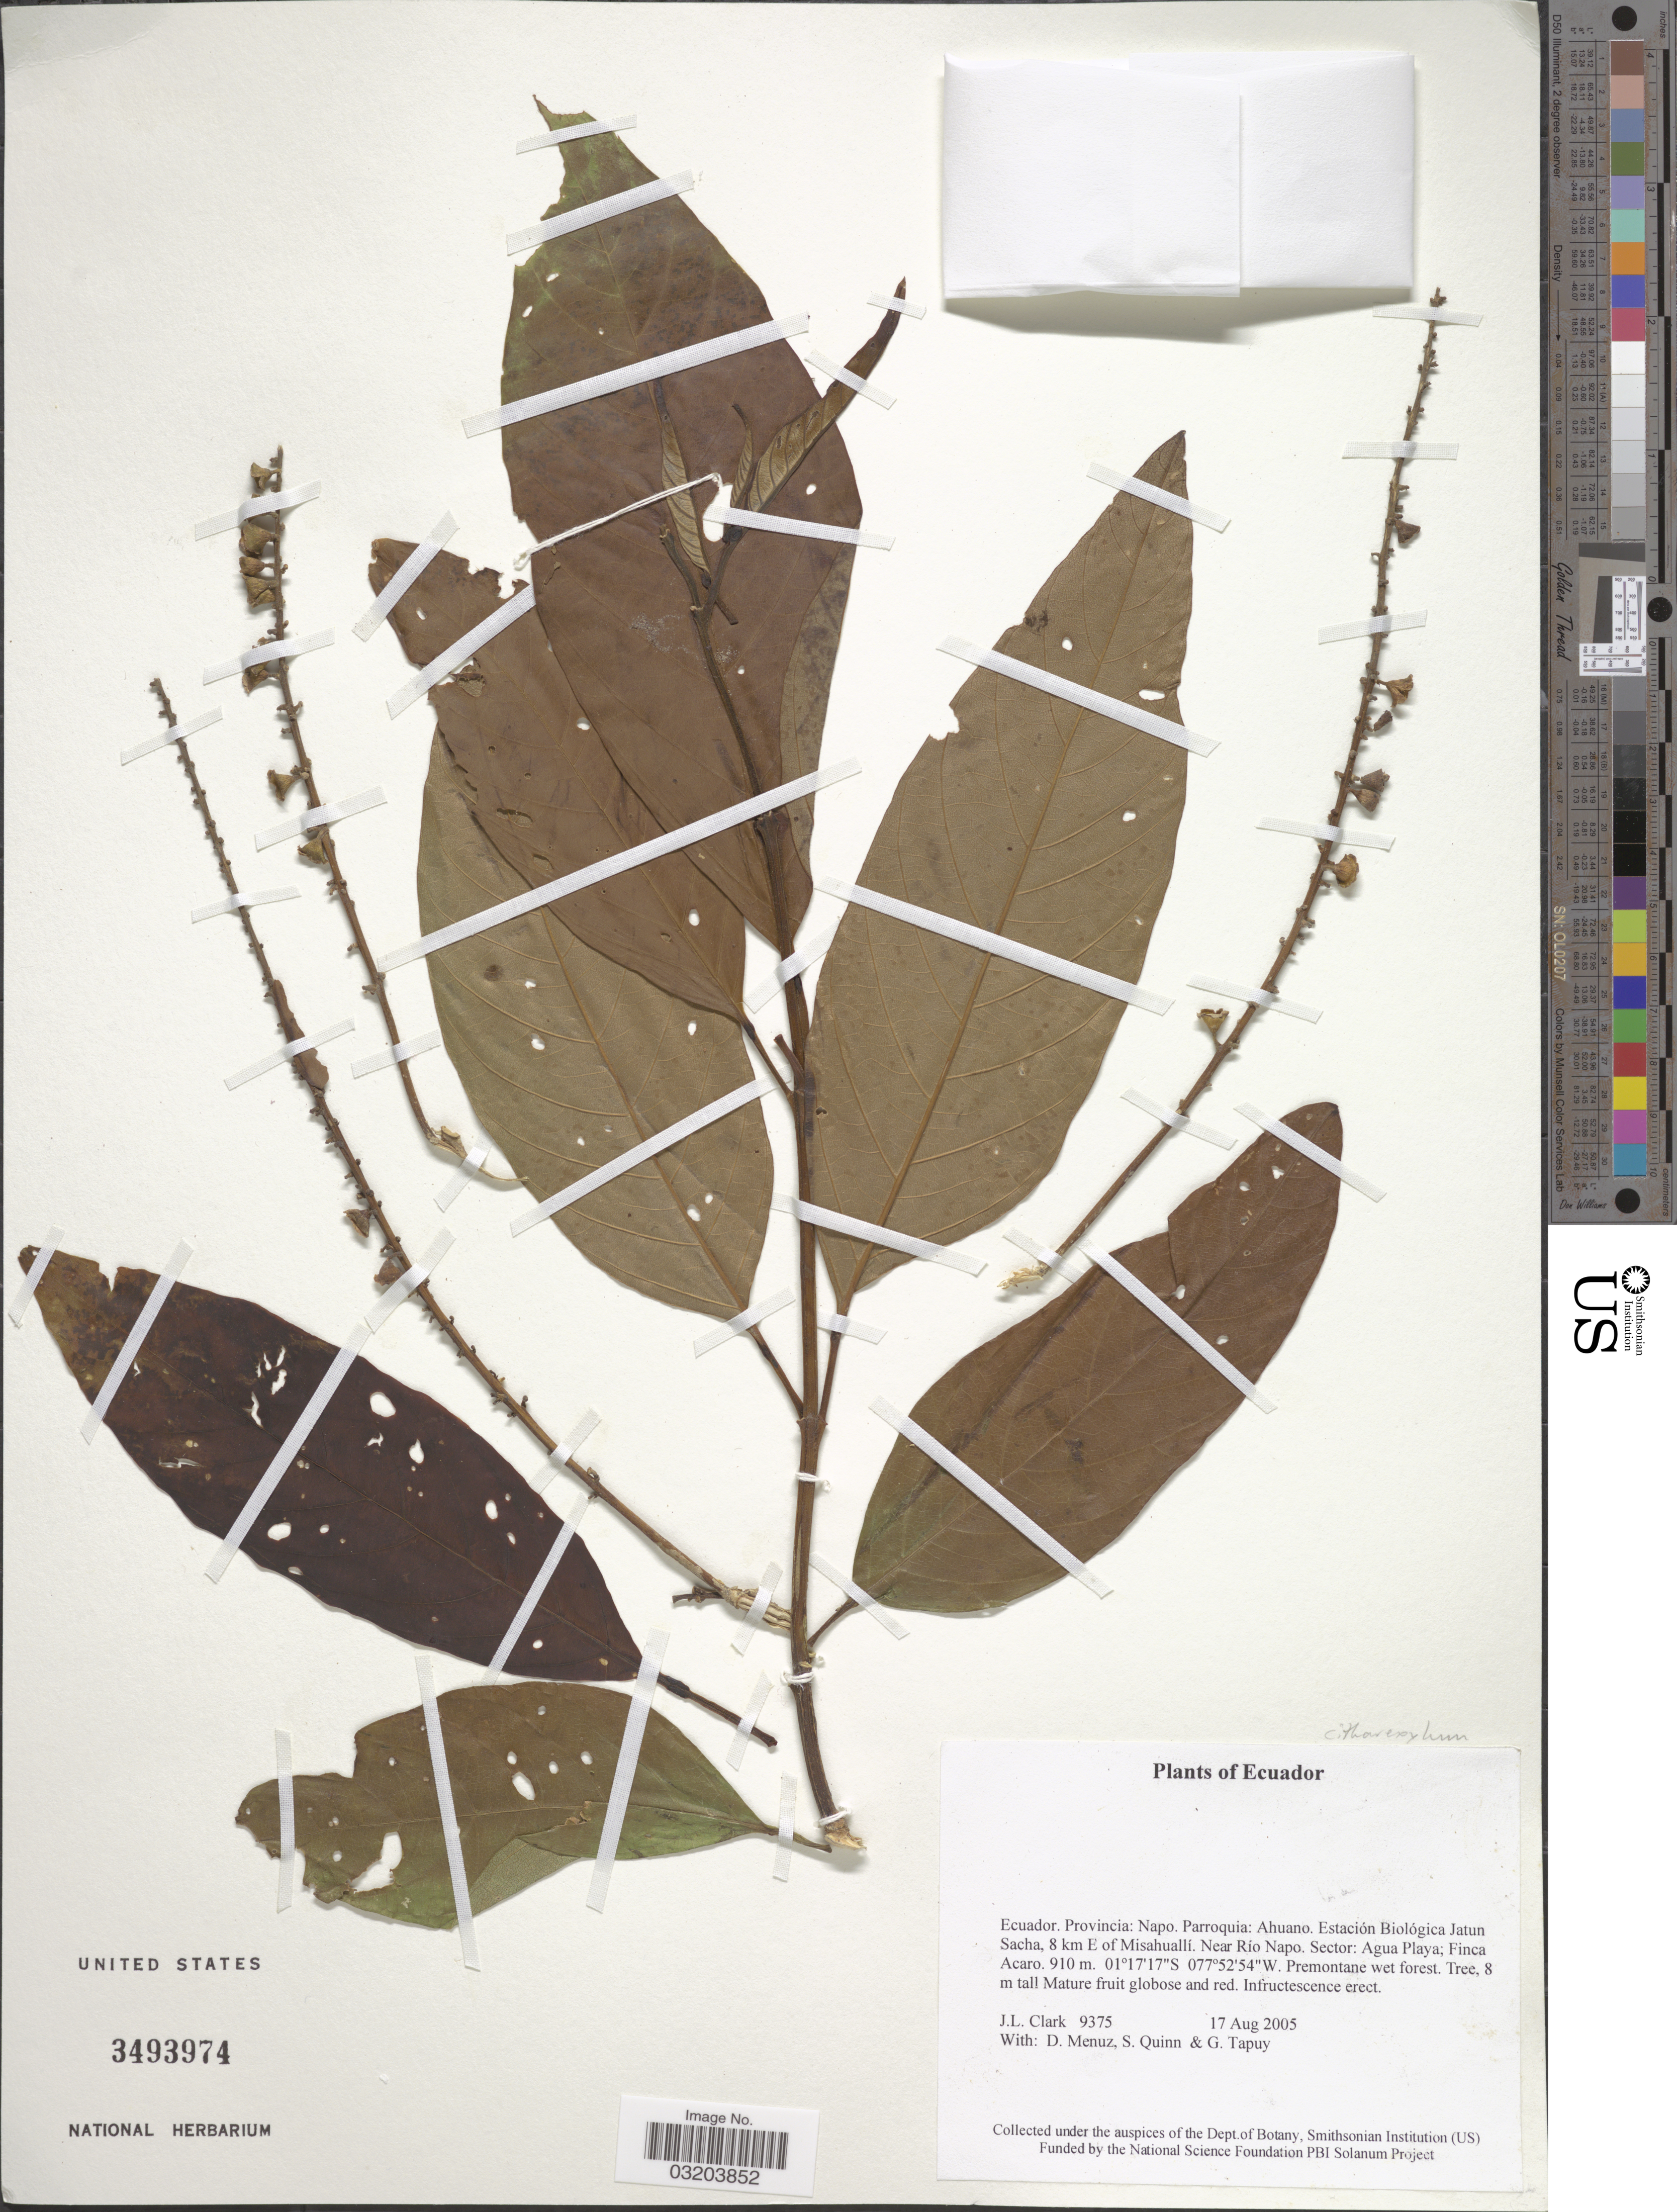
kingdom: Plantae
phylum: Tracheophyta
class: Magnoliopsida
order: Lamiales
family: Verbenaceae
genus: Citharexylum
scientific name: Citharexylum sp.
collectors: J. L. Clark, D. Menuz, S. Quinn & G. Tapuy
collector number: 9375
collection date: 2005-08-17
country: Ecuador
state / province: Napo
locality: Parroquia: Ahuano. Estación Biológica Jatun Sacha, 8 km E of Misahuallí. Near Río Napo. Sector: Agua Playa; Finca Acaro.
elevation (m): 910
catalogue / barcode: US 3493974